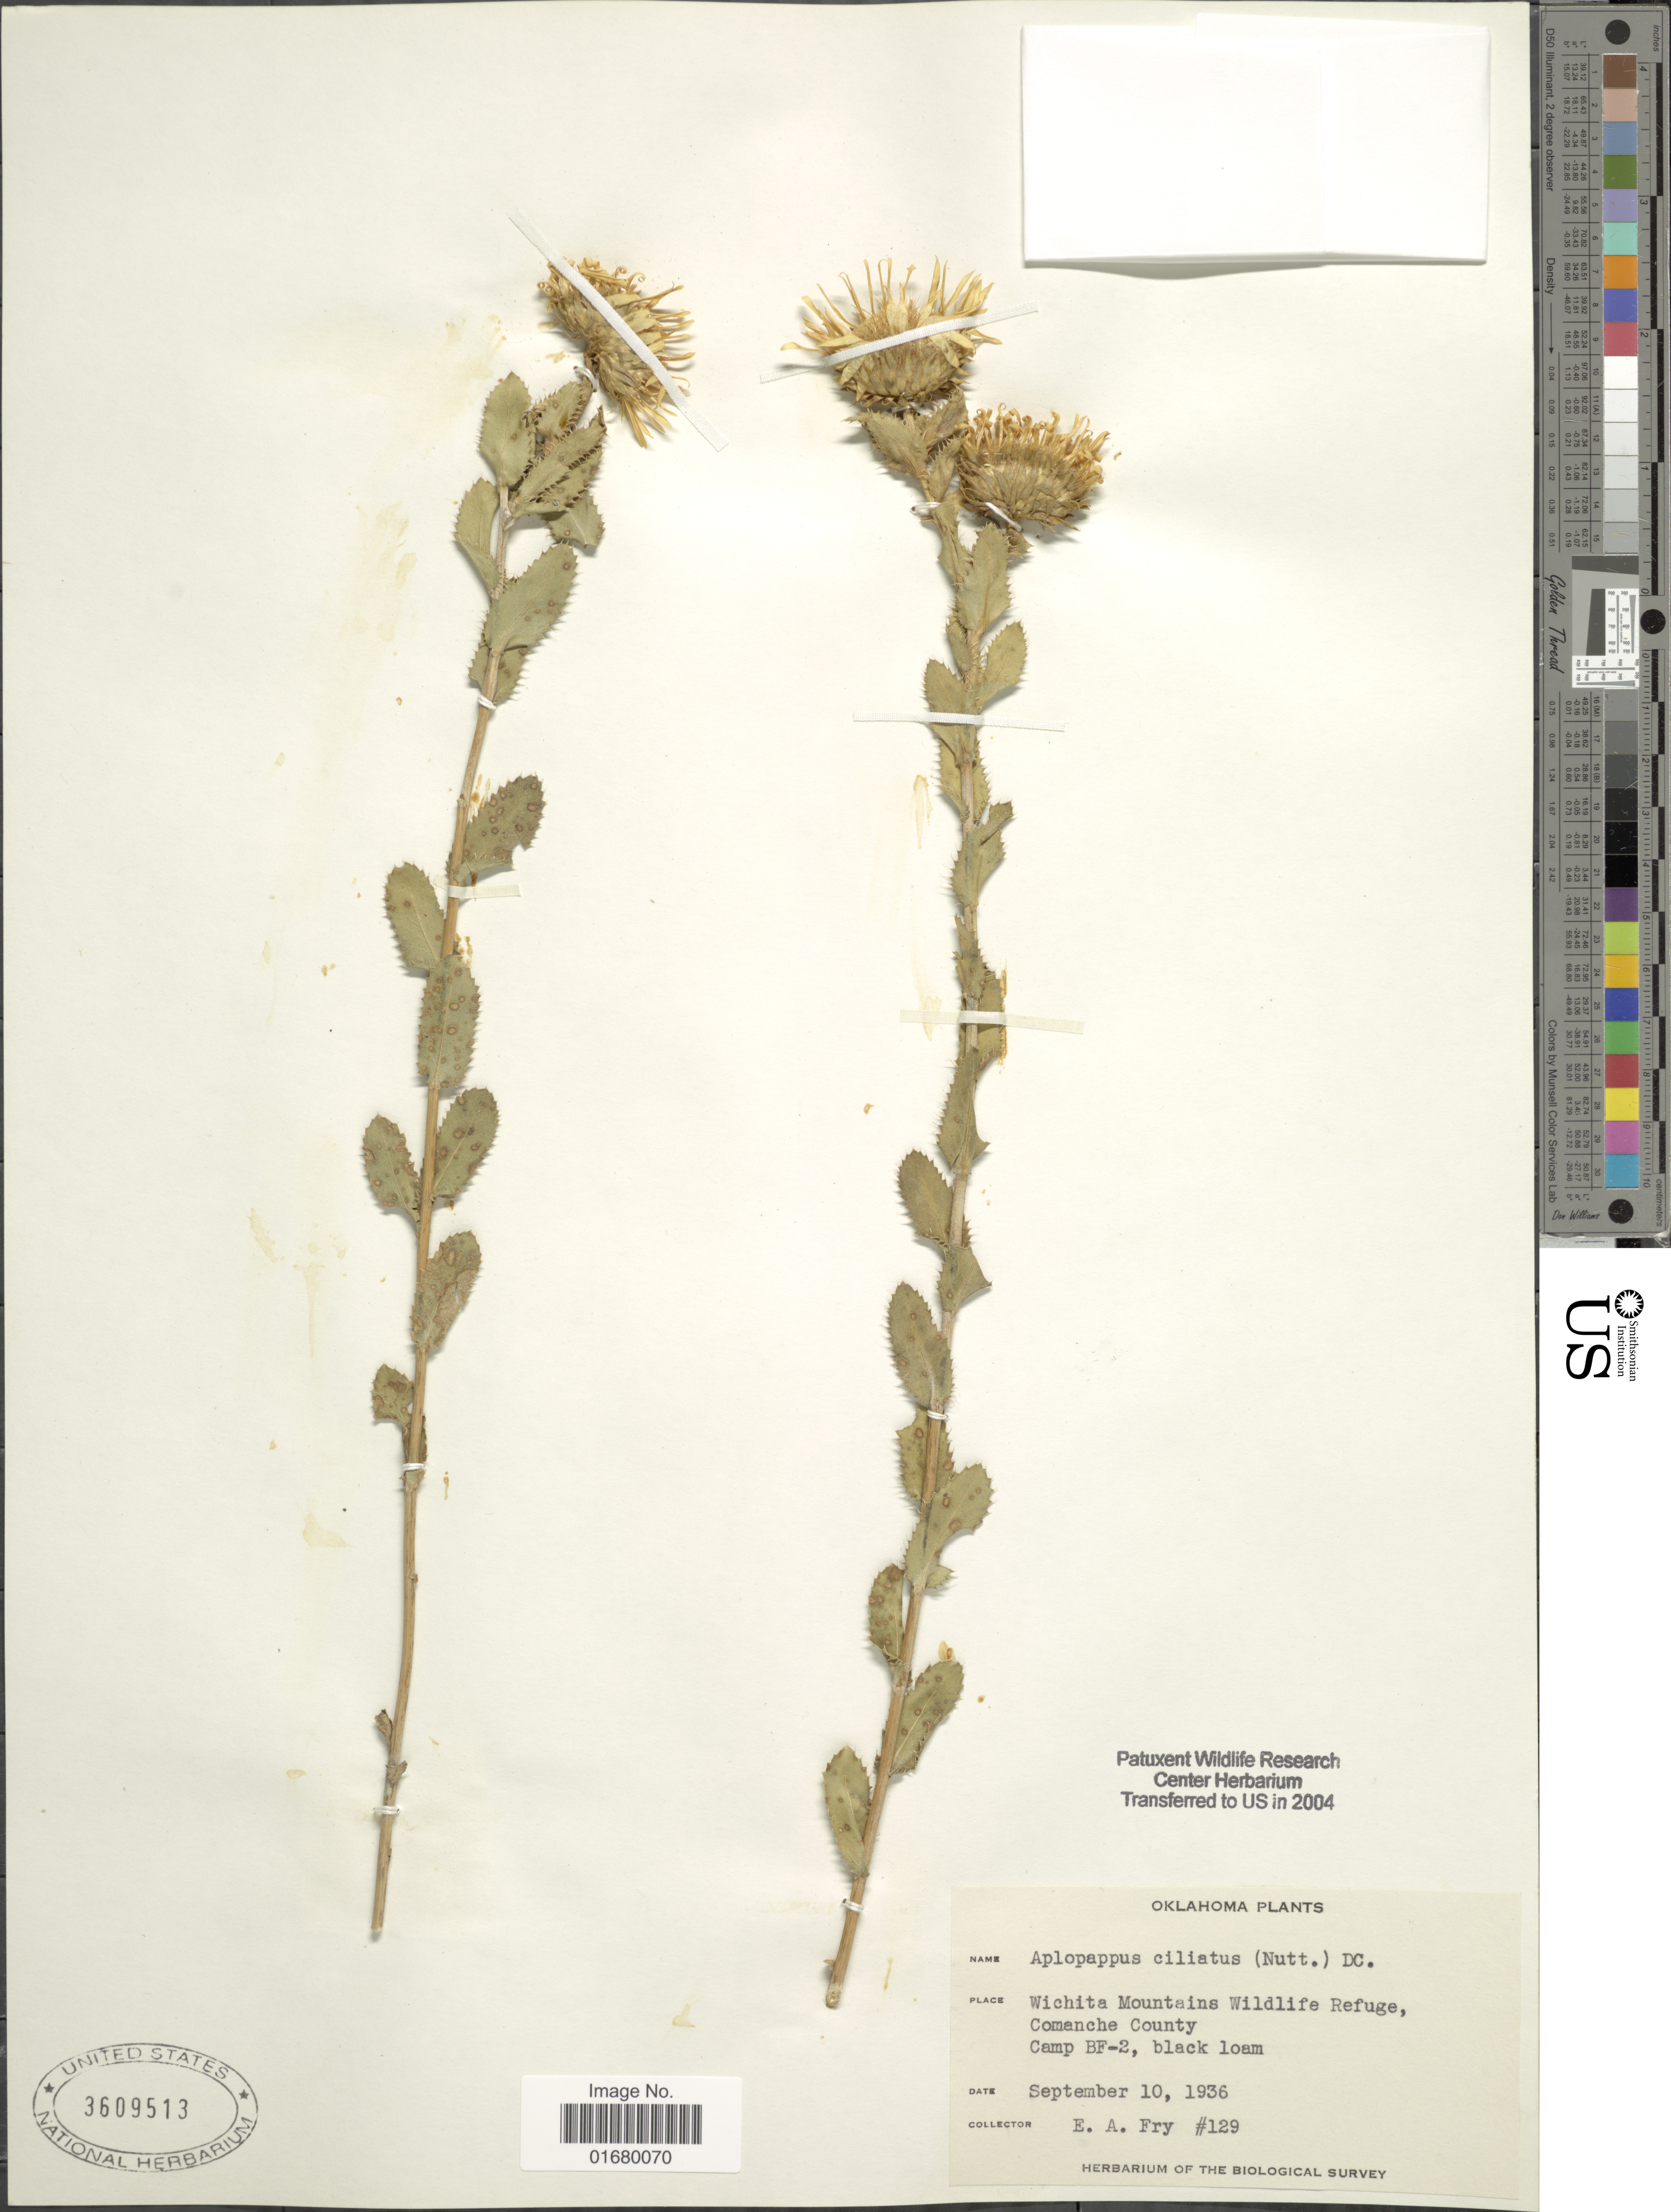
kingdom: Plantae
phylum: Tracheophyta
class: Magnoliopsida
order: Asterales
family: Asteraceae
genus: Grindelia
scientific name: Grindelia papposa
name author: G.L. Nesom & Suh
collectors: E. Fry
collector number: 129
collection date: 1936-09-10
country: United States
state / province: Oklahoma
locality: Wichita Mountains Wildlife Refuge, Comanche County, Camp BF-2.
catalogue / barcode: US 3609513